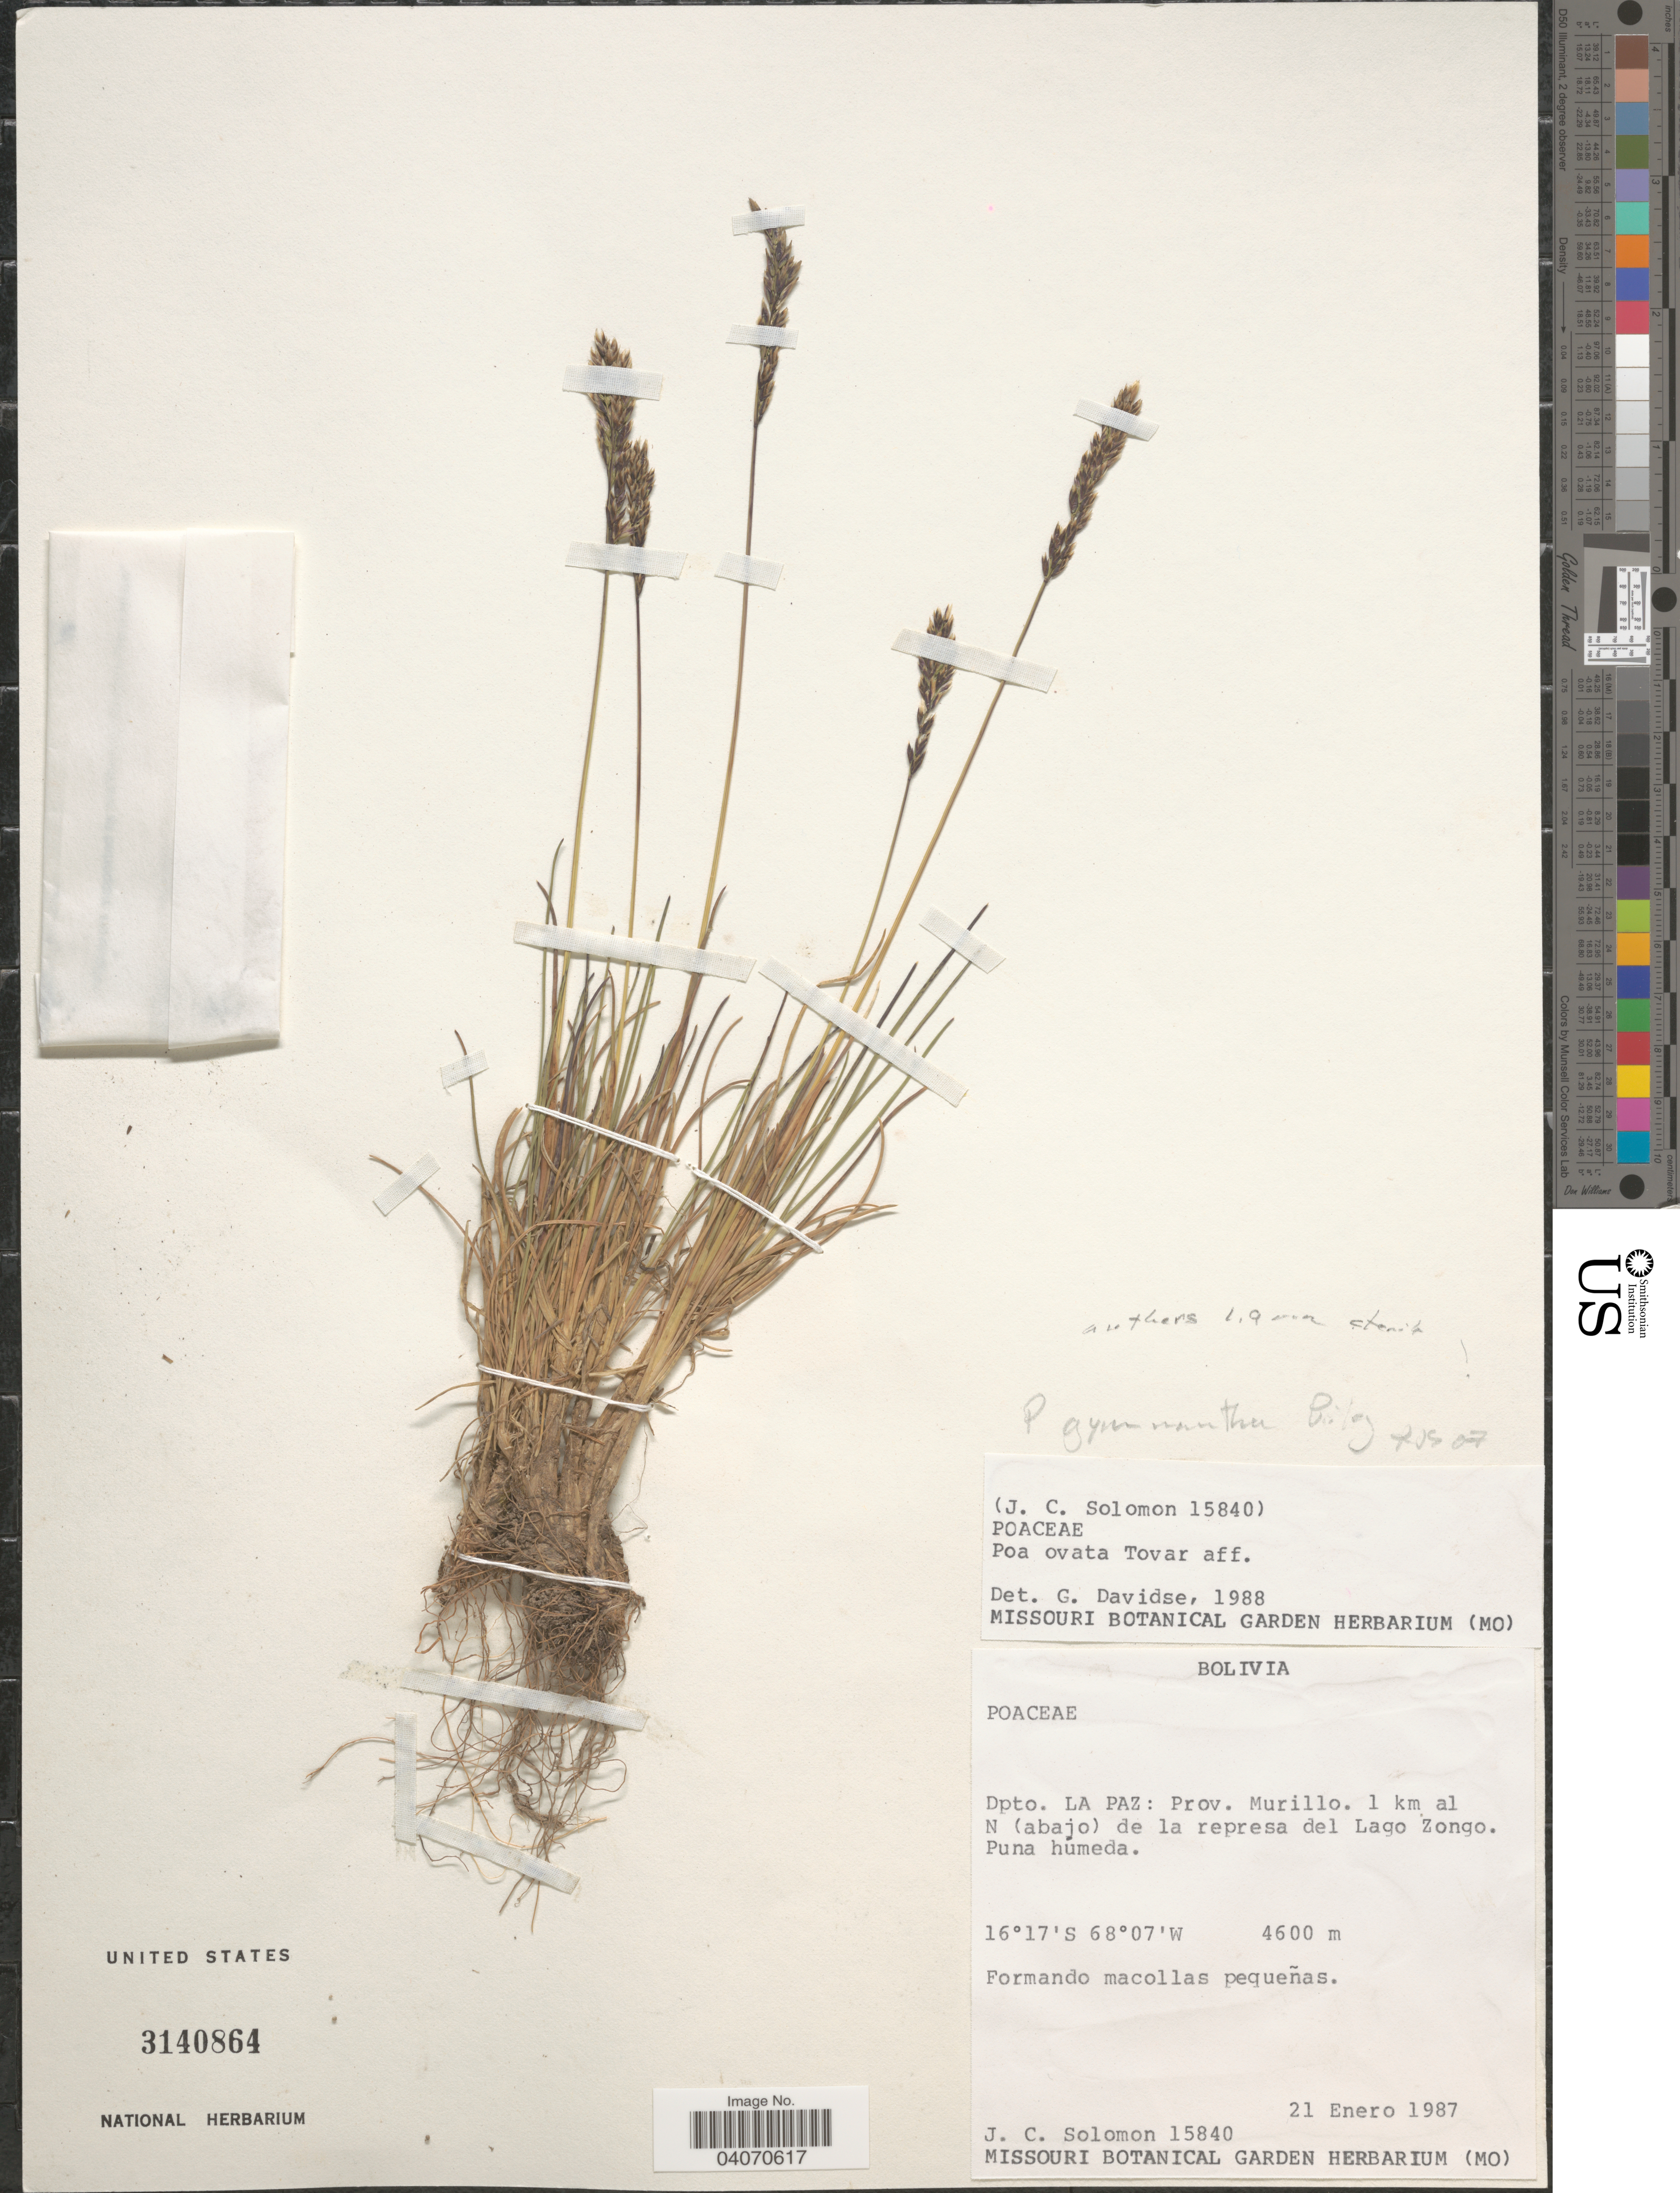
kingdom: Plantae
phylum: Tracheophyta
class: Liliopsida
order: Poales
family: Poaceae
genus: Poa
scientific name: Poa gymnantha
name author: Pilg.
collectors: J. C. Solomon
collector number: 15840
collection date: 1987-01-21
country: Bolivia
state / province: La Paz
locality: Dpto. La Paz: Prov. Murillo. 1 km al N (abajo) de la represa del Lago Zongo.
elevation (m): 4600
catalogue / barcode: US 3140864